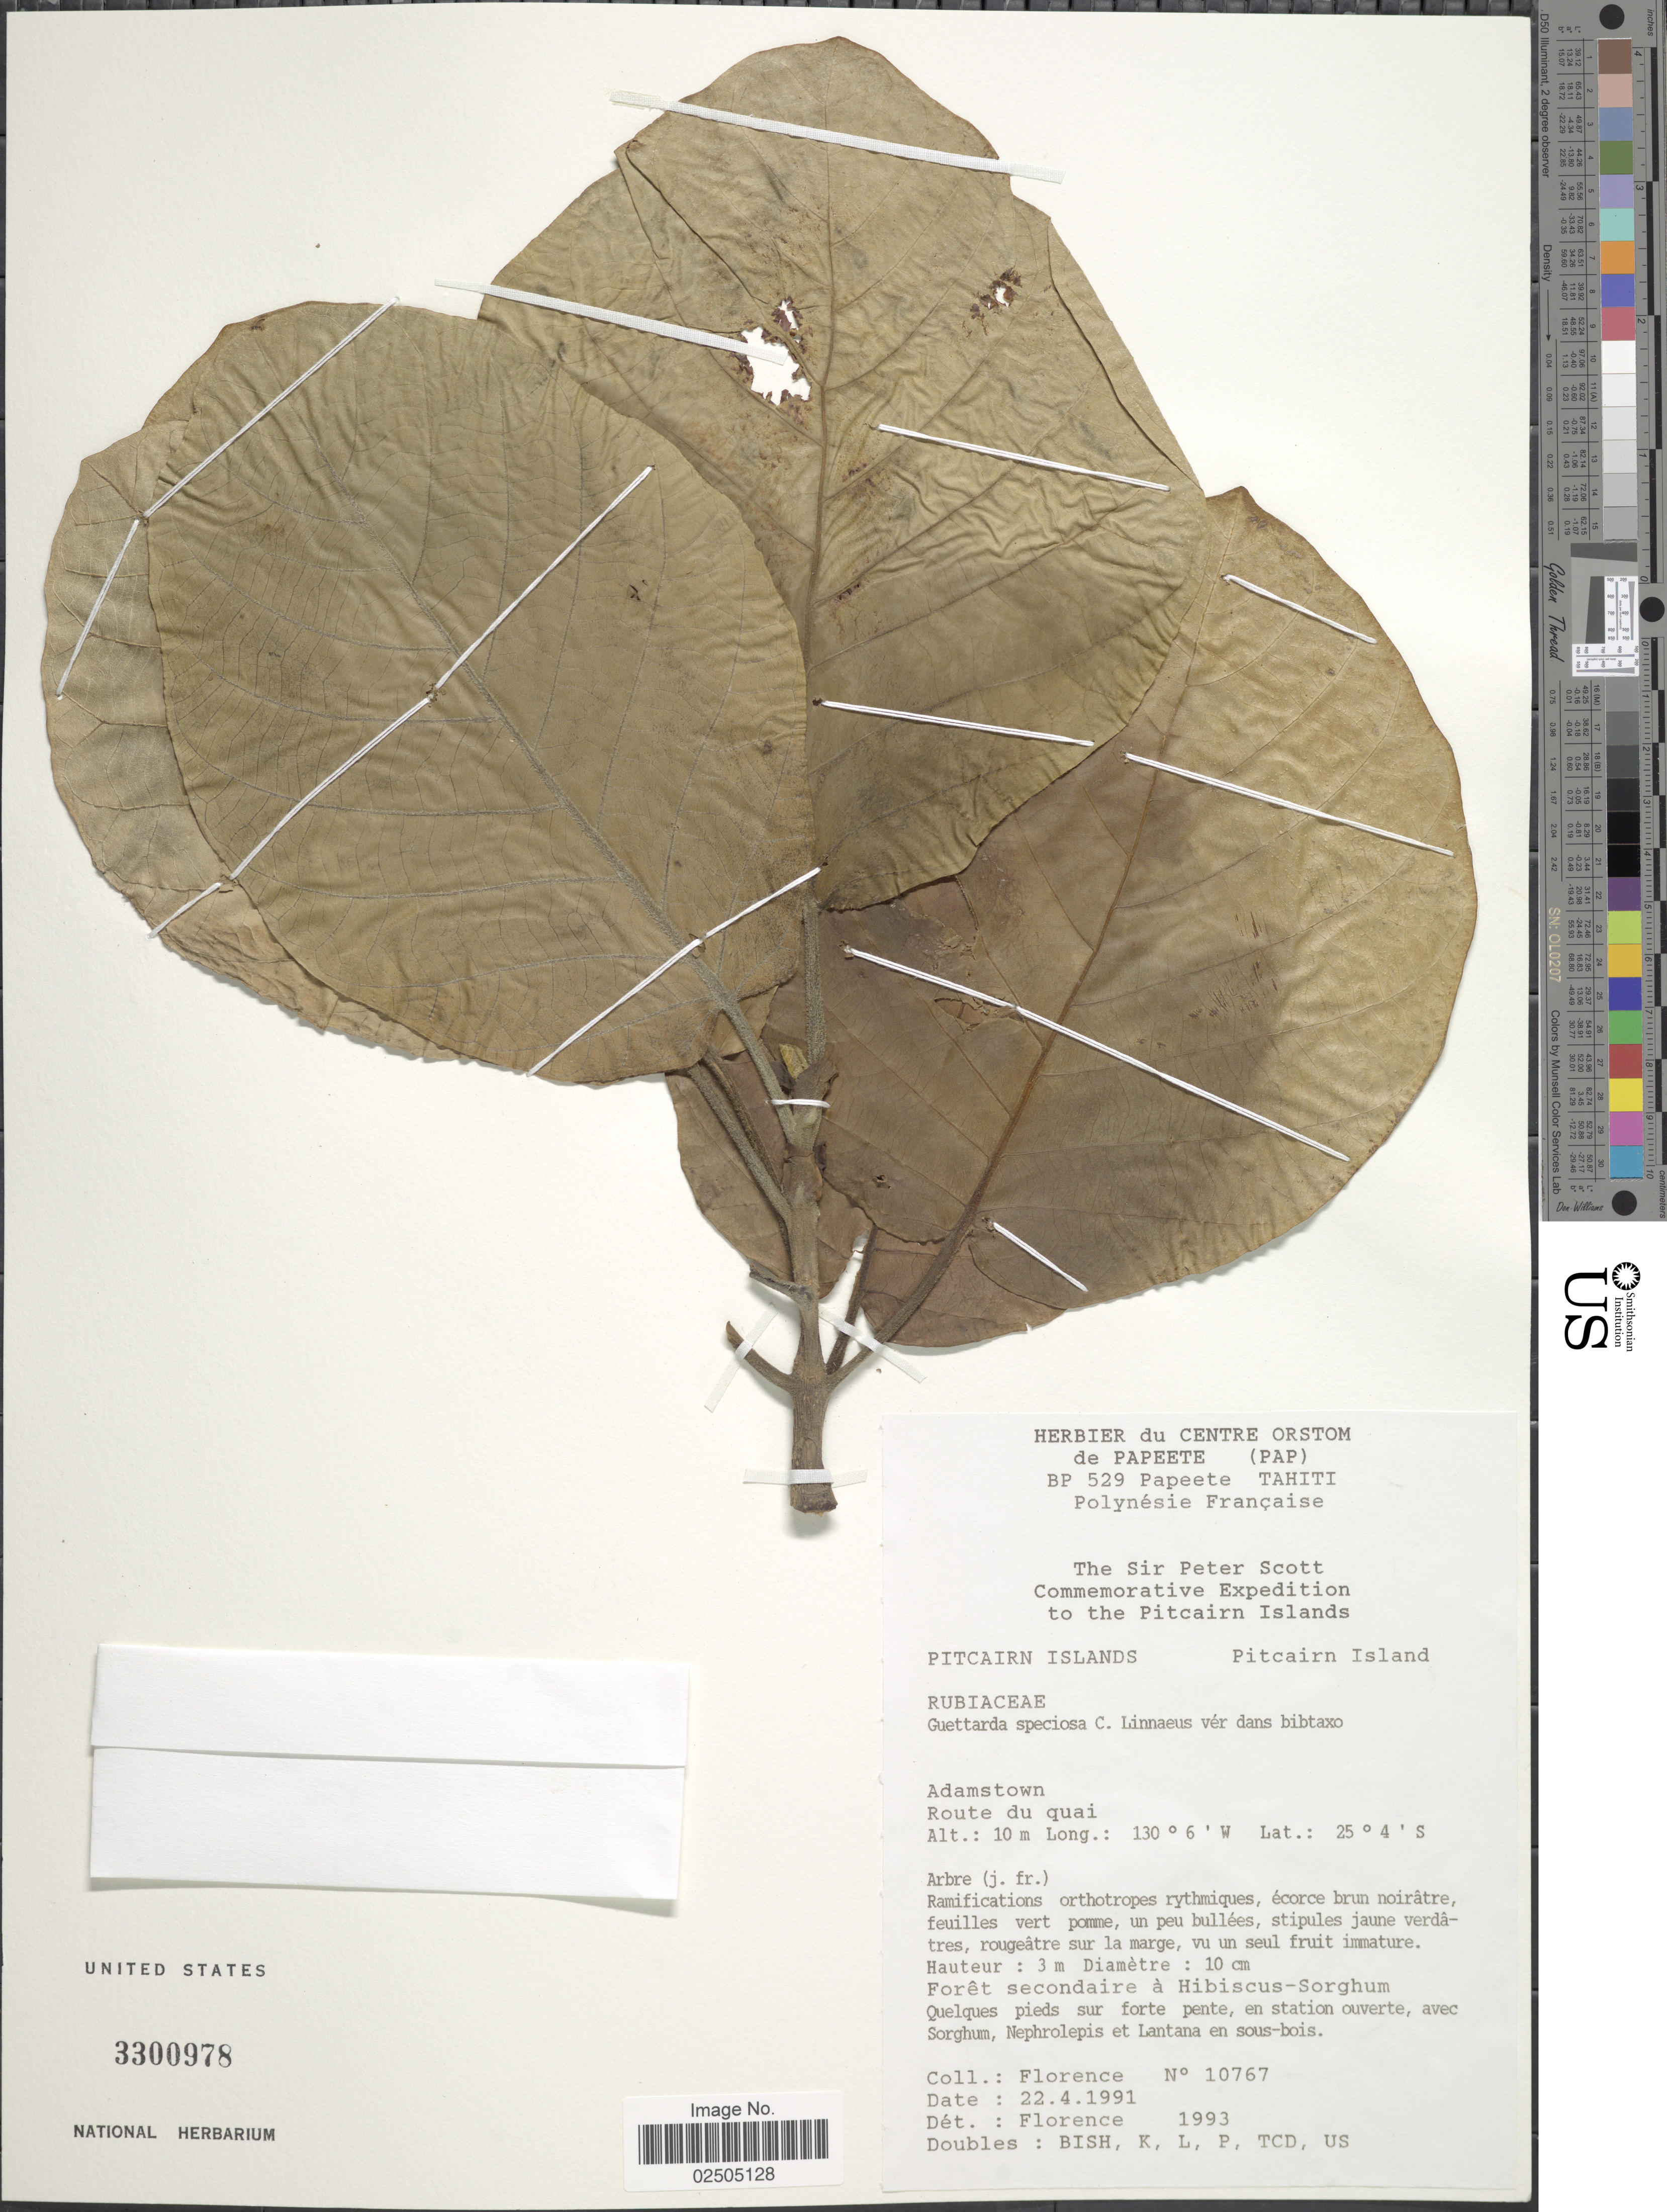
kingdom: Plantae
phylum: Tracheophyta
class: Magnoliopsida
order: Gentianales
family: Rubiaceae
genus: Guettarda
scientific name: Guettarda speciosa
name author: L.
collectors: -. Florence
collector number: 10767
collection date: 1991-04-22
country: French Polynesia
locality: Pitcairn Islands, Pitcairn Island, Adamstown, Route du quai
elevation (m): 10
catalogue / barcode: US 3300978